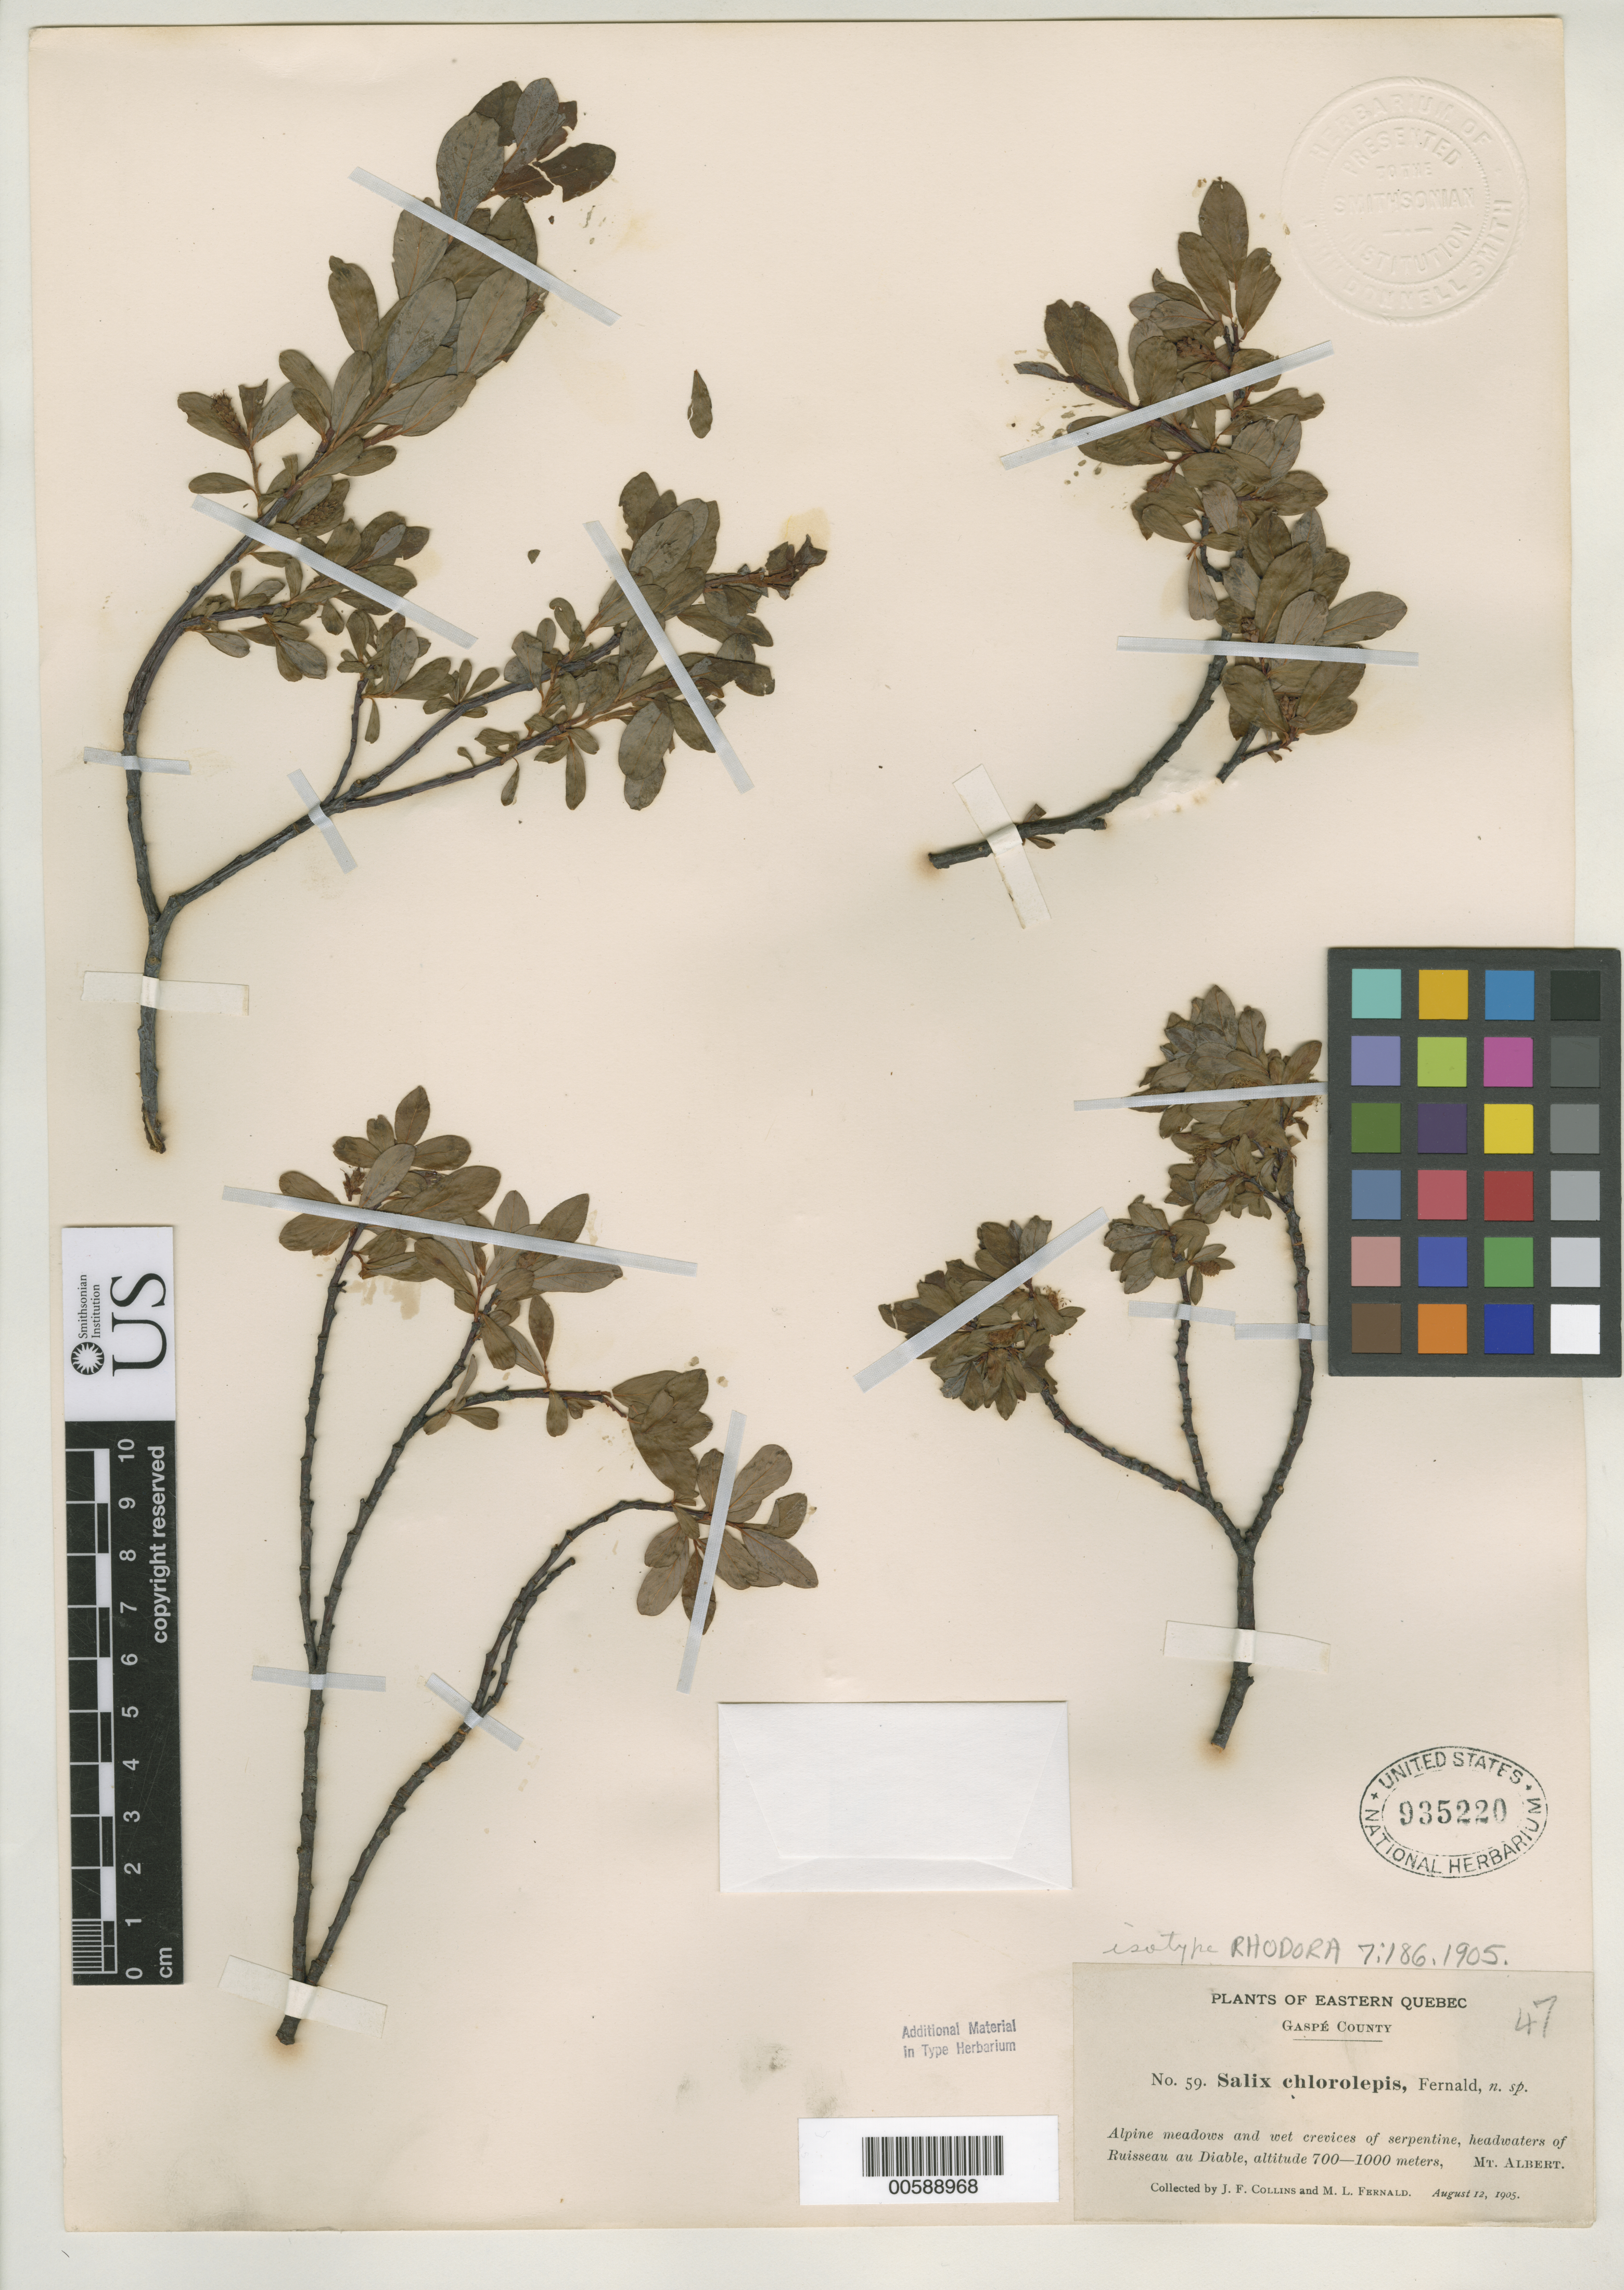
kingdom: Plantae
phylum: Tracheophyta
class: Magnoliopsida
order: Malpighiales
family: Salicaceae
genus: Salix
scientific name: Salix chlorolepis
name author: Fernald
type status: Isotype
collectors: J. Collins & M. L. Fernald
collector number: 59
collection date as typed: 12 Aug 1905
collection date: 1905-08-12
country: Canada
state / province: Quebec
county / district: Gaspe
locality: Headwaters of Ruisseau au Diable.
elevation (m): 700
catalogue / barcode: US 935220